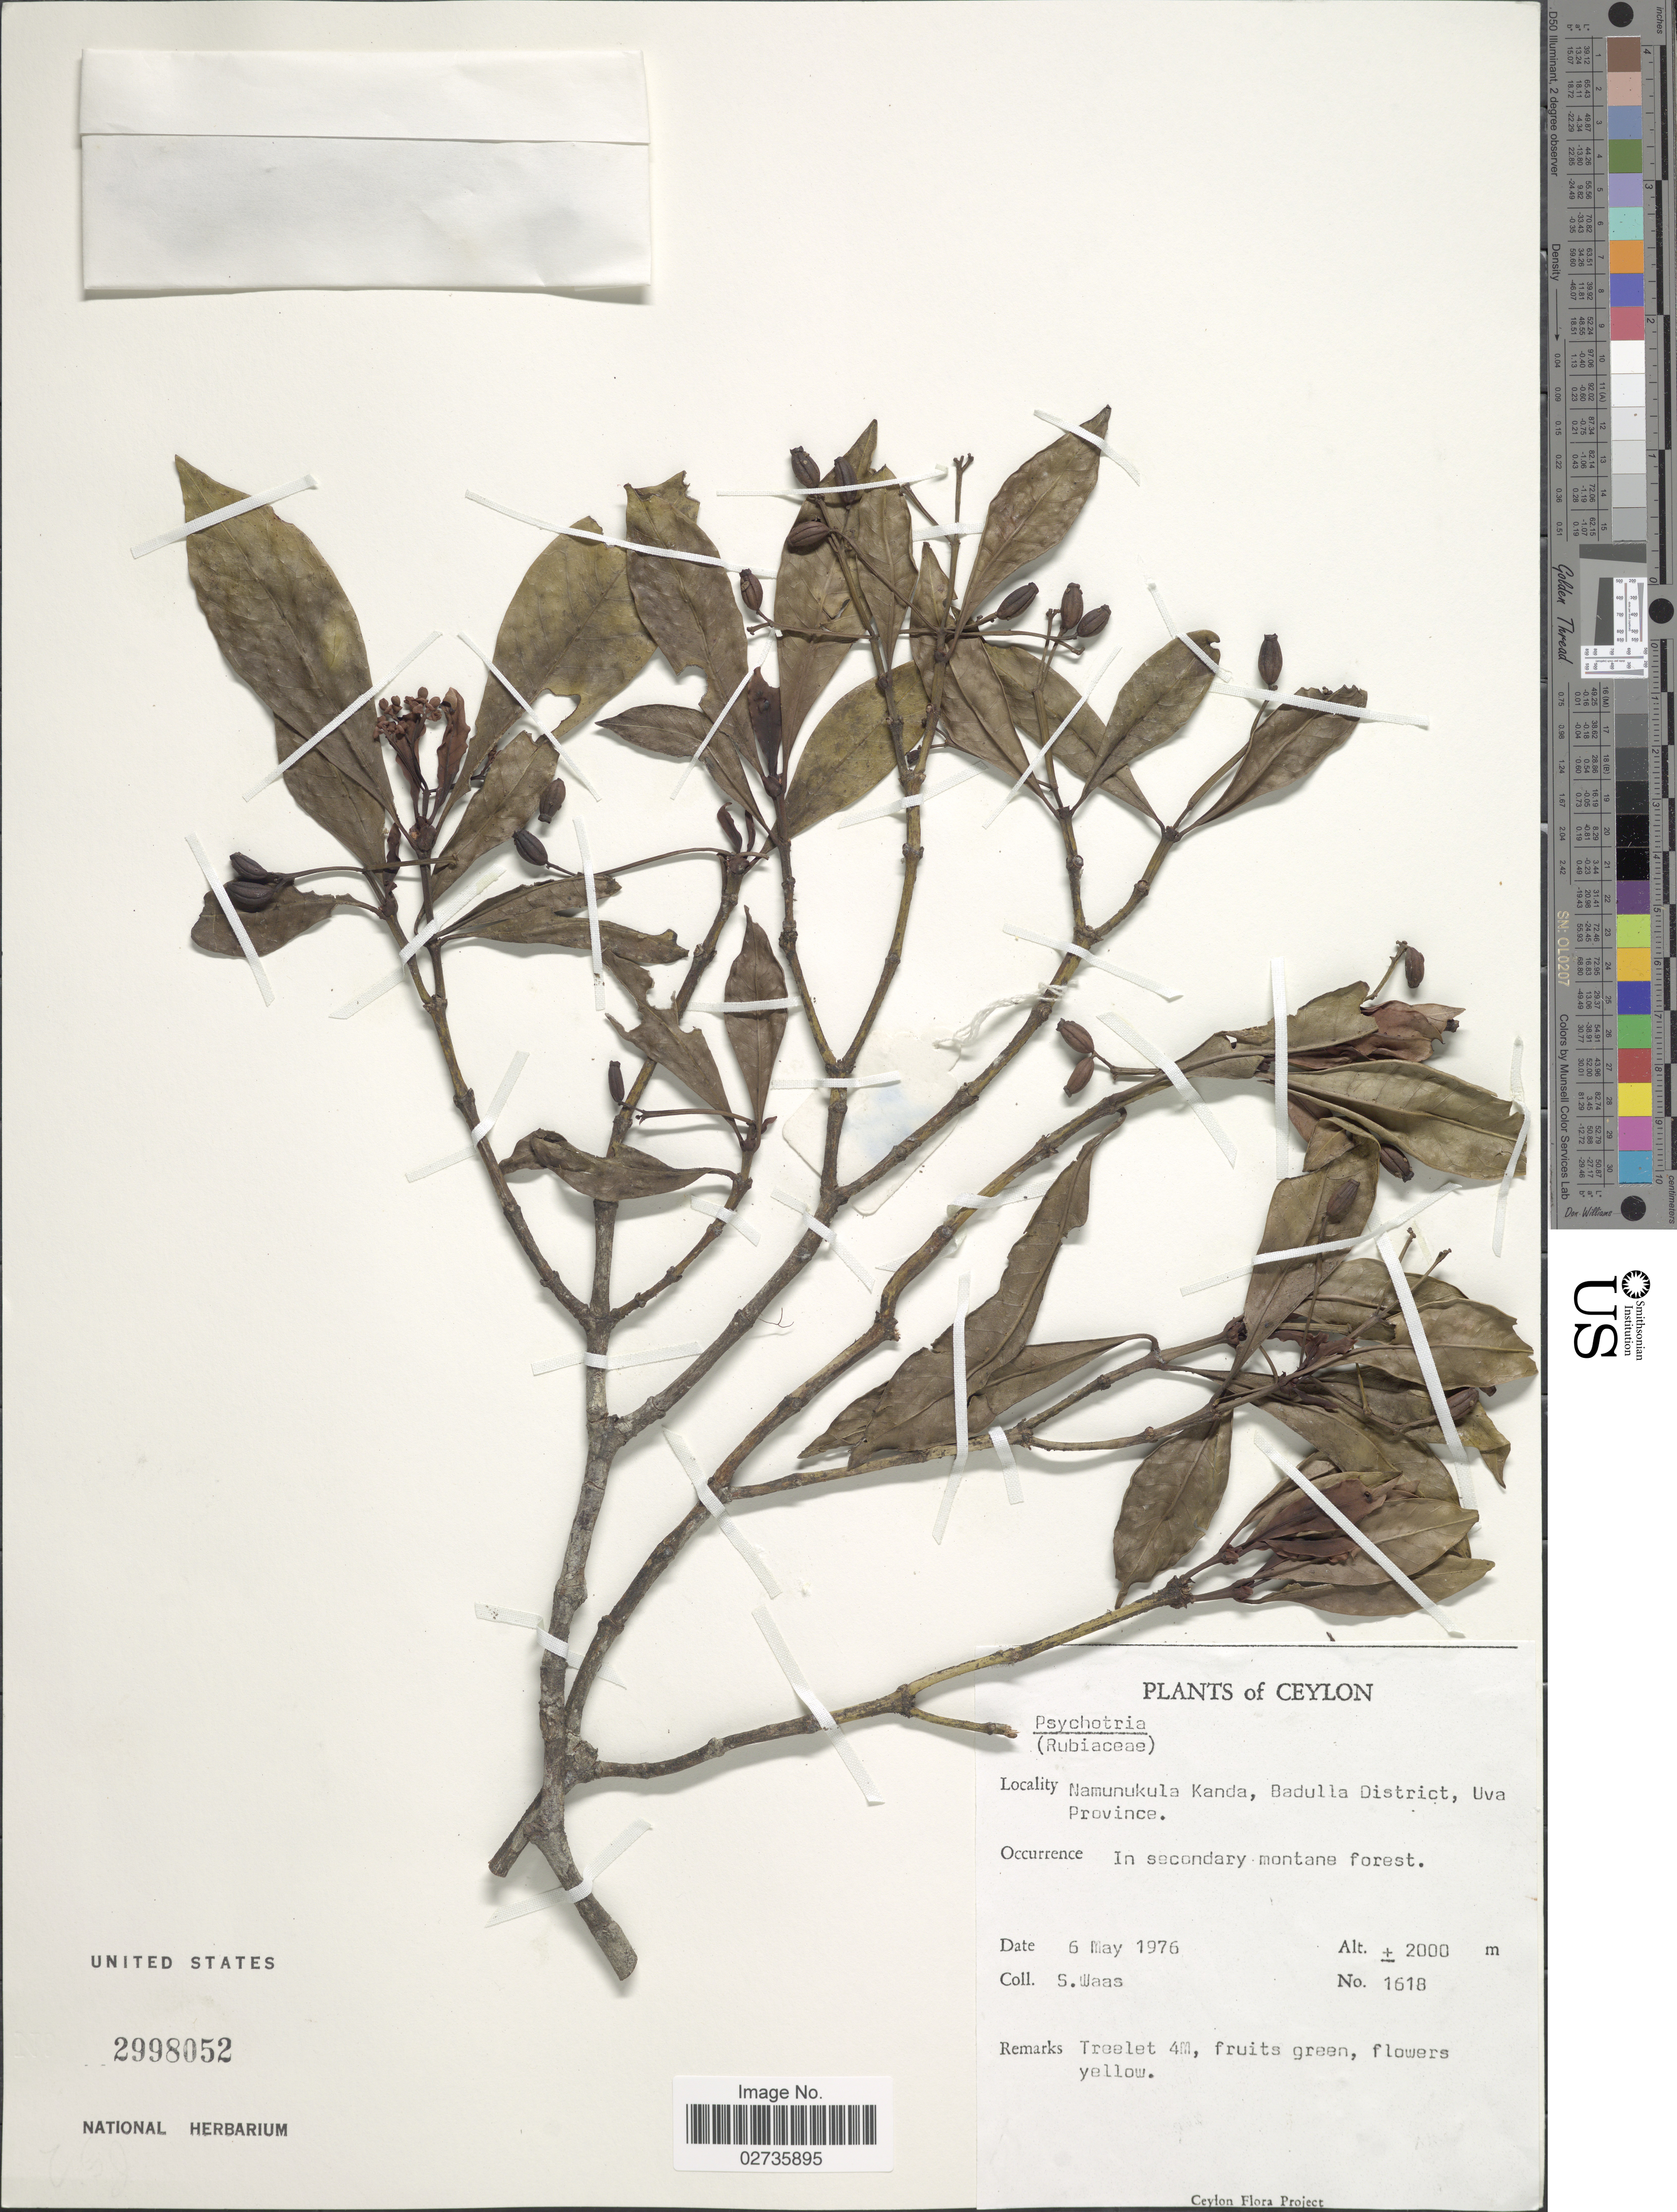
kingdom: Plantae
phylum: Tracheophyta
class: Magnoliopsida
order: Gentianales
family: Rubiaceae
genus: Psychotria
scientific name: Psychotria sp.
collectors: S. Waas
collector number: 1618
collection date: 1976-05-06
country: Sri Lanka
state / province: Uva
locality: Ceylon, Namunukula Kanda, Badulla District, In secondary montane forest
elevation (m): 2000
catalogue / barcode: US 2998052